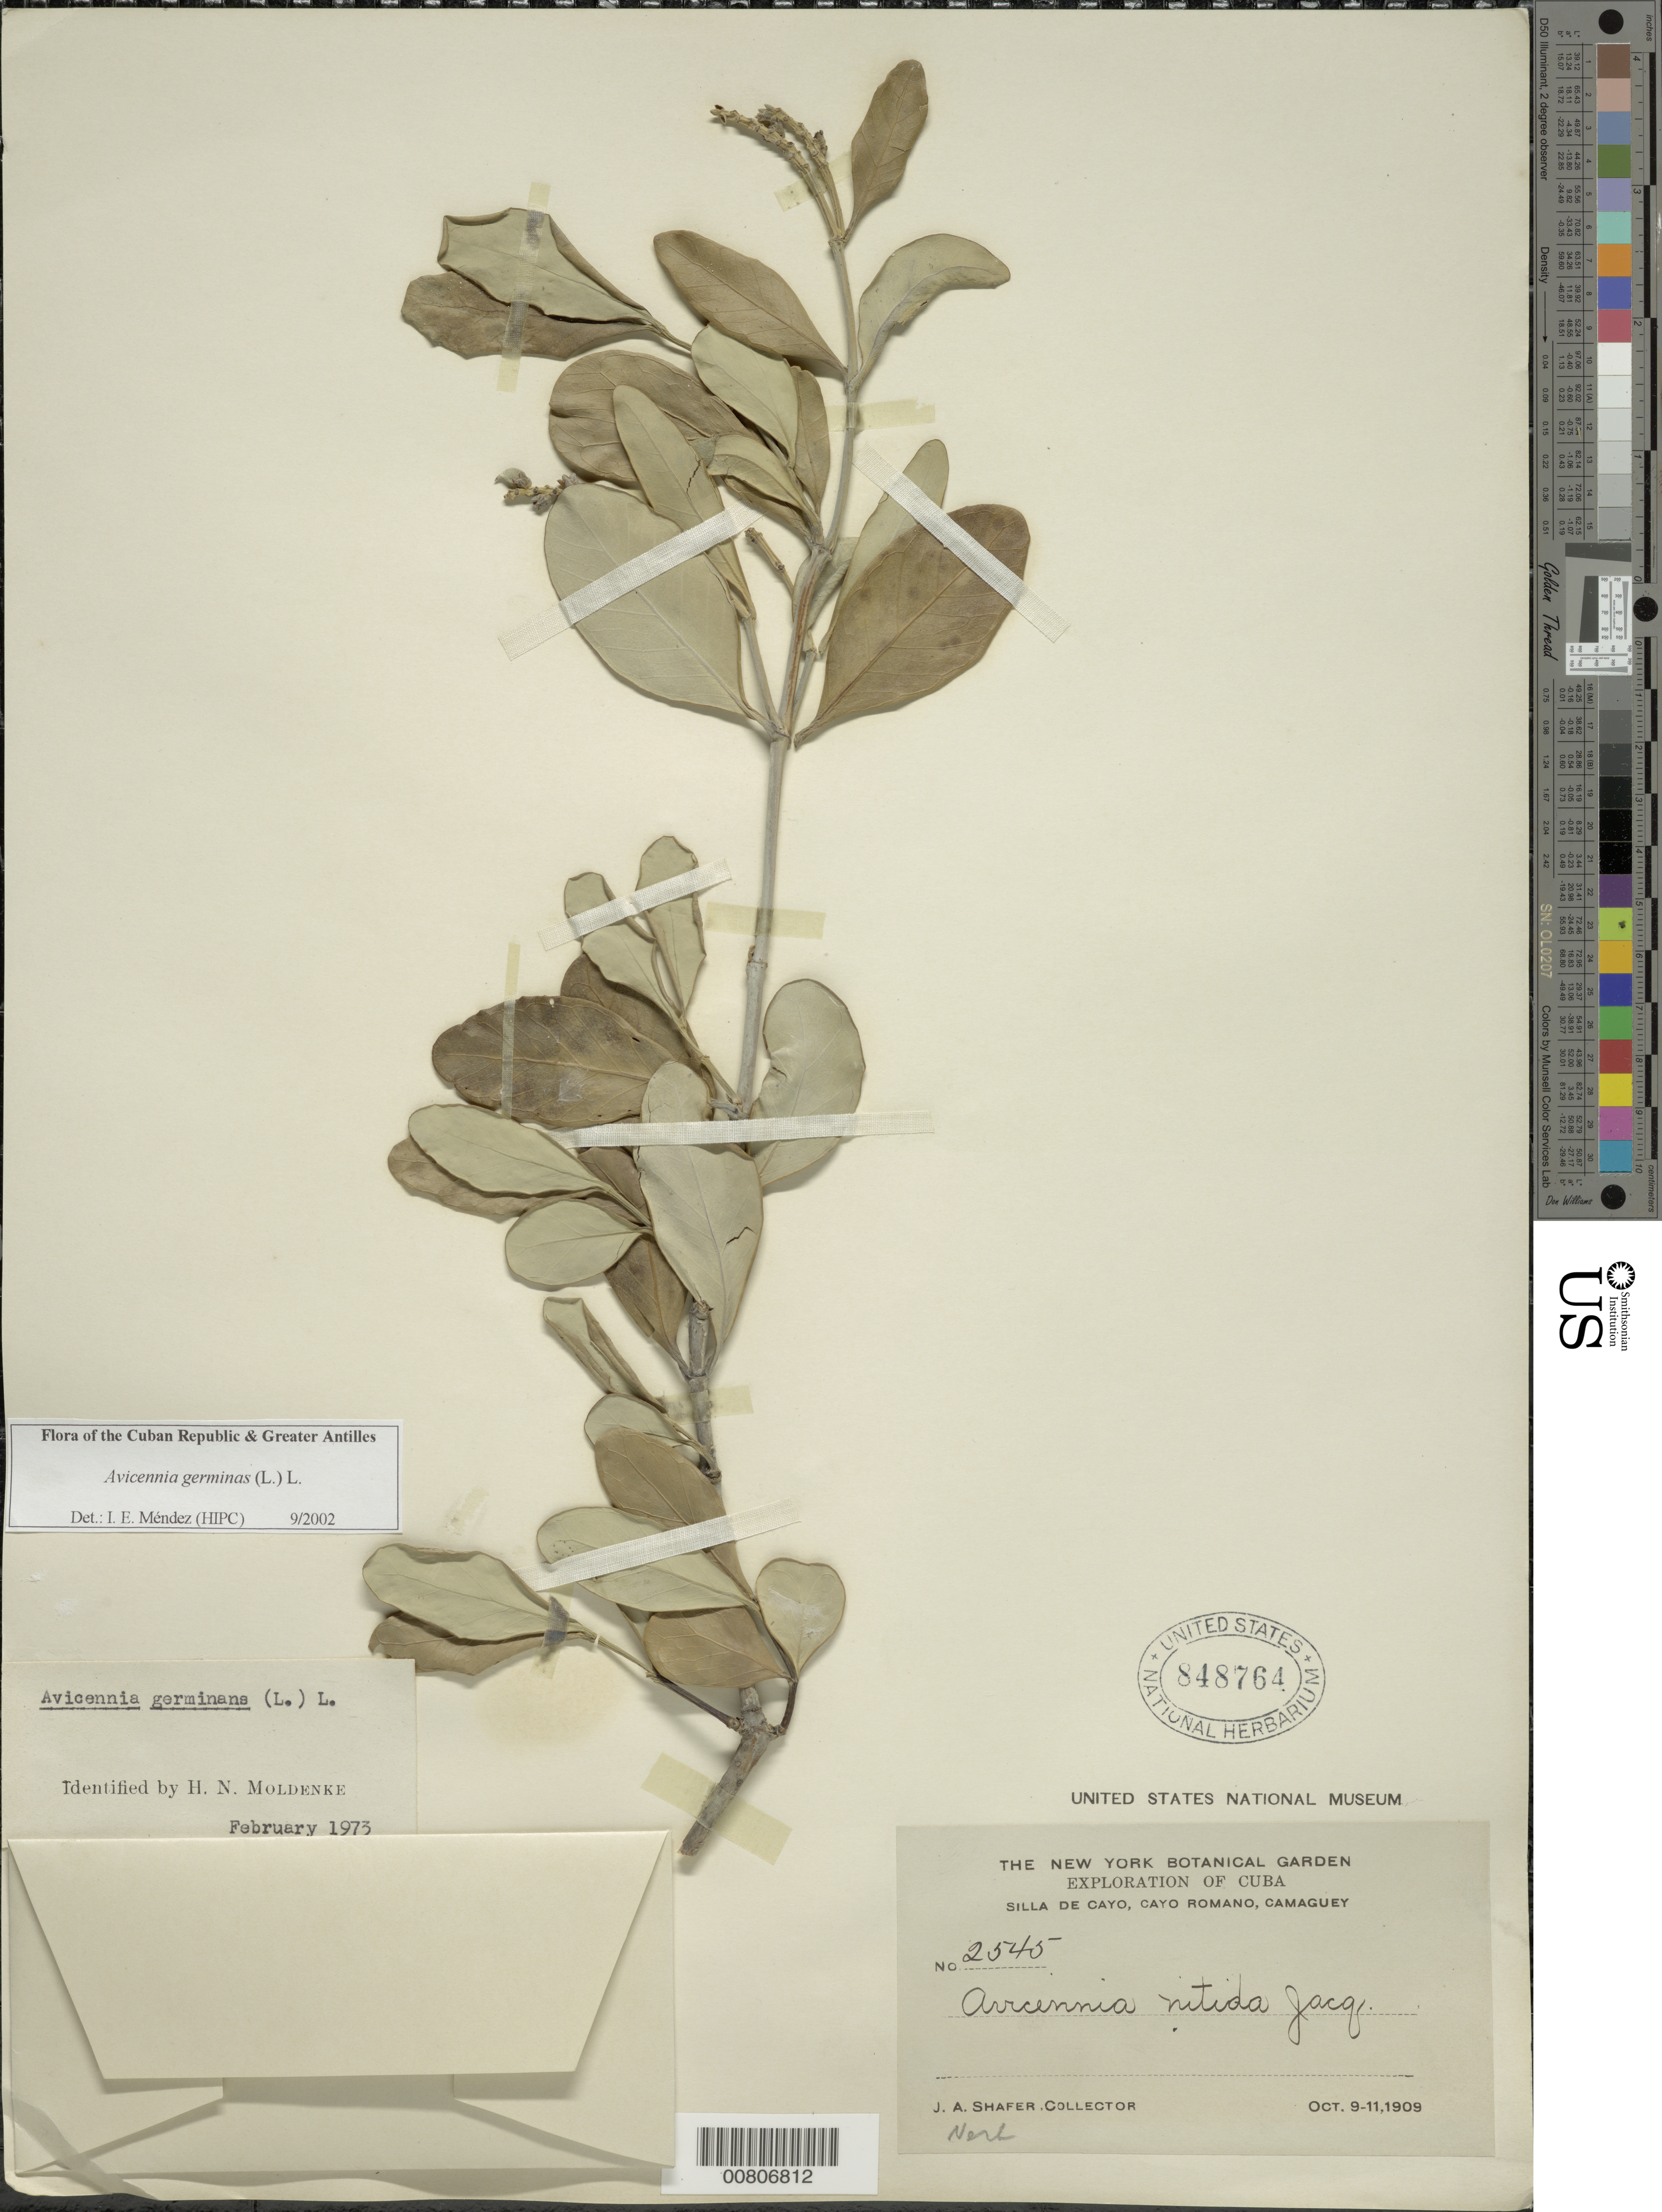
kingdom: Plantae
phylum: Tracheophyta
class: Magnoliopsida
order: Lamiales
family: Acanthaceae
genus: Avicennia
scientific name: Avicennia germinans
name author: (L.) L.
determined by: Méndez, Isidro E., (HIPC)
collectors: J. A. Shafer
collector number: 2545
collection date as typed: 09 Oct 1909 to 11 Oct 1909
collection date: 1909-10-09/1909-10-11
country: Cuba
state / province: Camaguey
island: Cuba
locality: Silla de Cayo, Cayo Romano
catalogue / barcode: US 848764